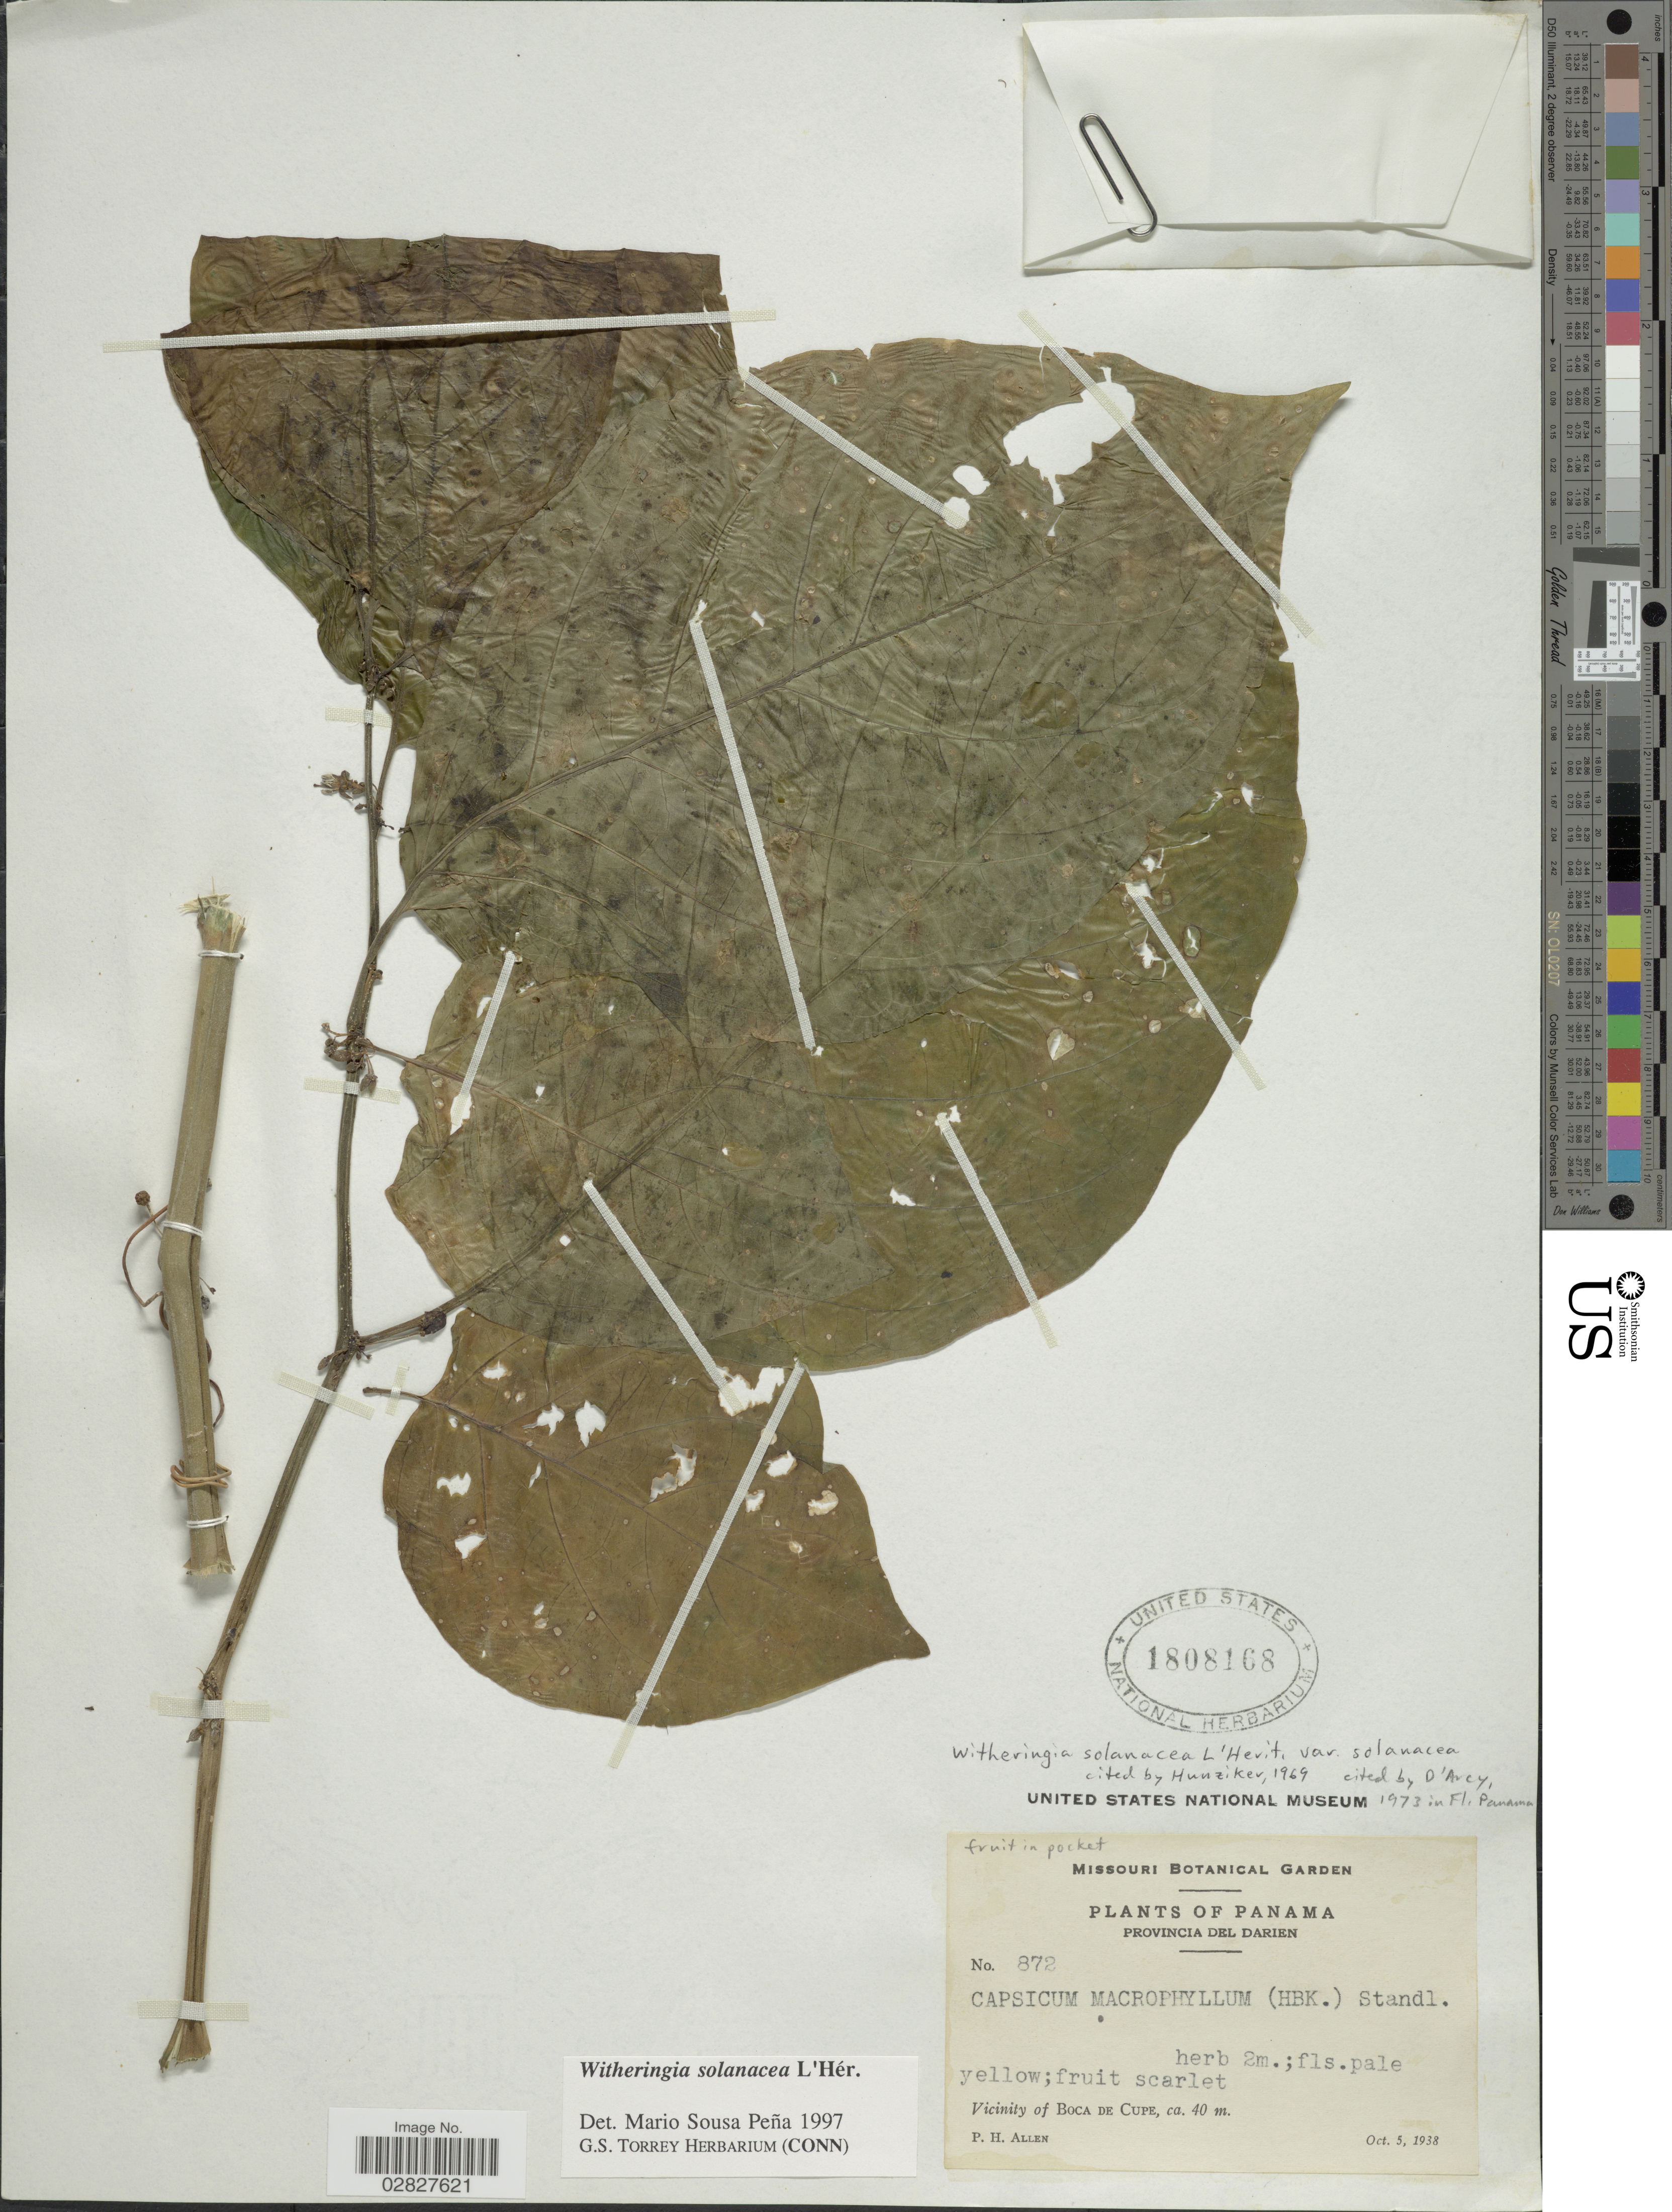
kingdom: Plantae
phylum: Tracheophyta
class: Magnoliopsida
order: Solanales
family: Solanaceae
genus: Witheringia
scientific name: Witheringia solanacea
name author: L'Hér.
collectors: P. H. Allen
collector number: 872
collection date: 1938-10-05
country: Panama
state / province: Darién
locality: Vicinity of Boca De Cupe.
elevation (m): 40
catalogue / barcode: US 1808168